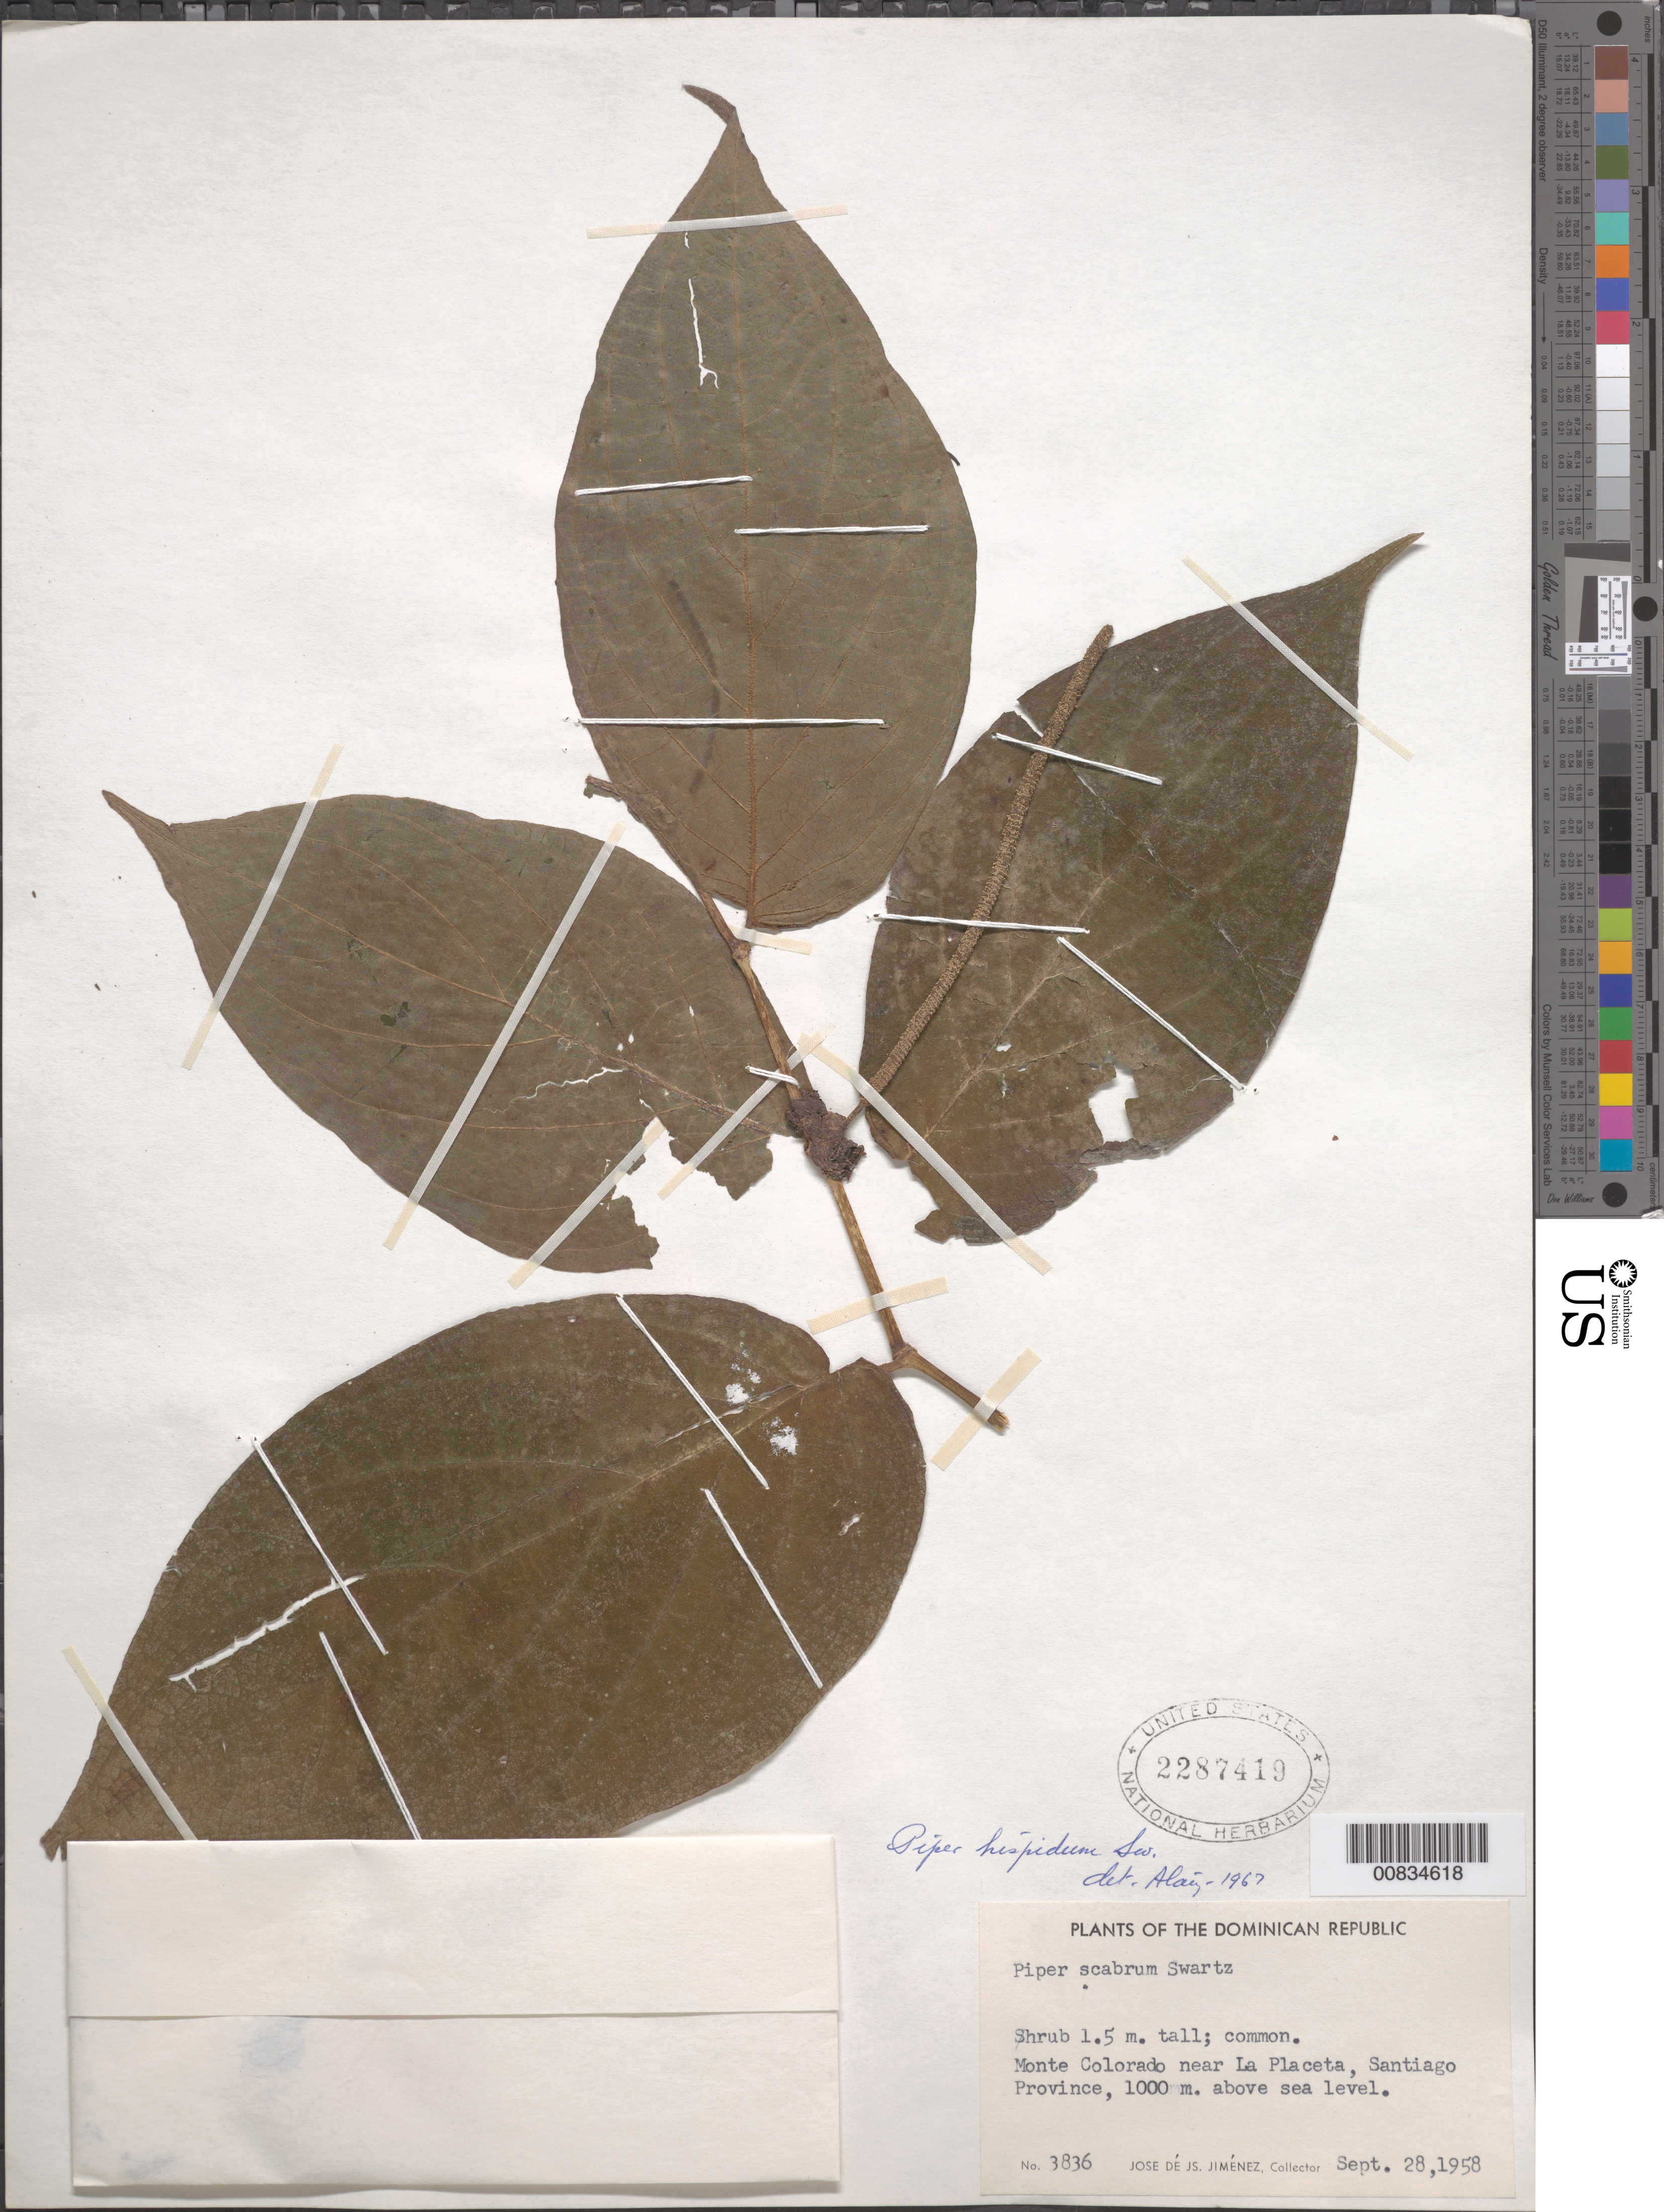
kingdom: Plantae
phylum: Tracheophyta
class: Magnoliopsida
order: Piperales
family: Piperaceae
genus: Piper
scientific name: Piper hispidum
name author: Sw.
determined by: Liogier, Alain H.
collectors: J. J. Jiménez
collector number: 3836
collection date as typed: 28 Sep 1958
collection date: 1958-09-28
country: Dominican Republic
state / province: Santiago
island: Hispaniola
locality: Monte Colorado near La Placeta.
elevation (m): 1000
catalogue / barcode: US 2287419